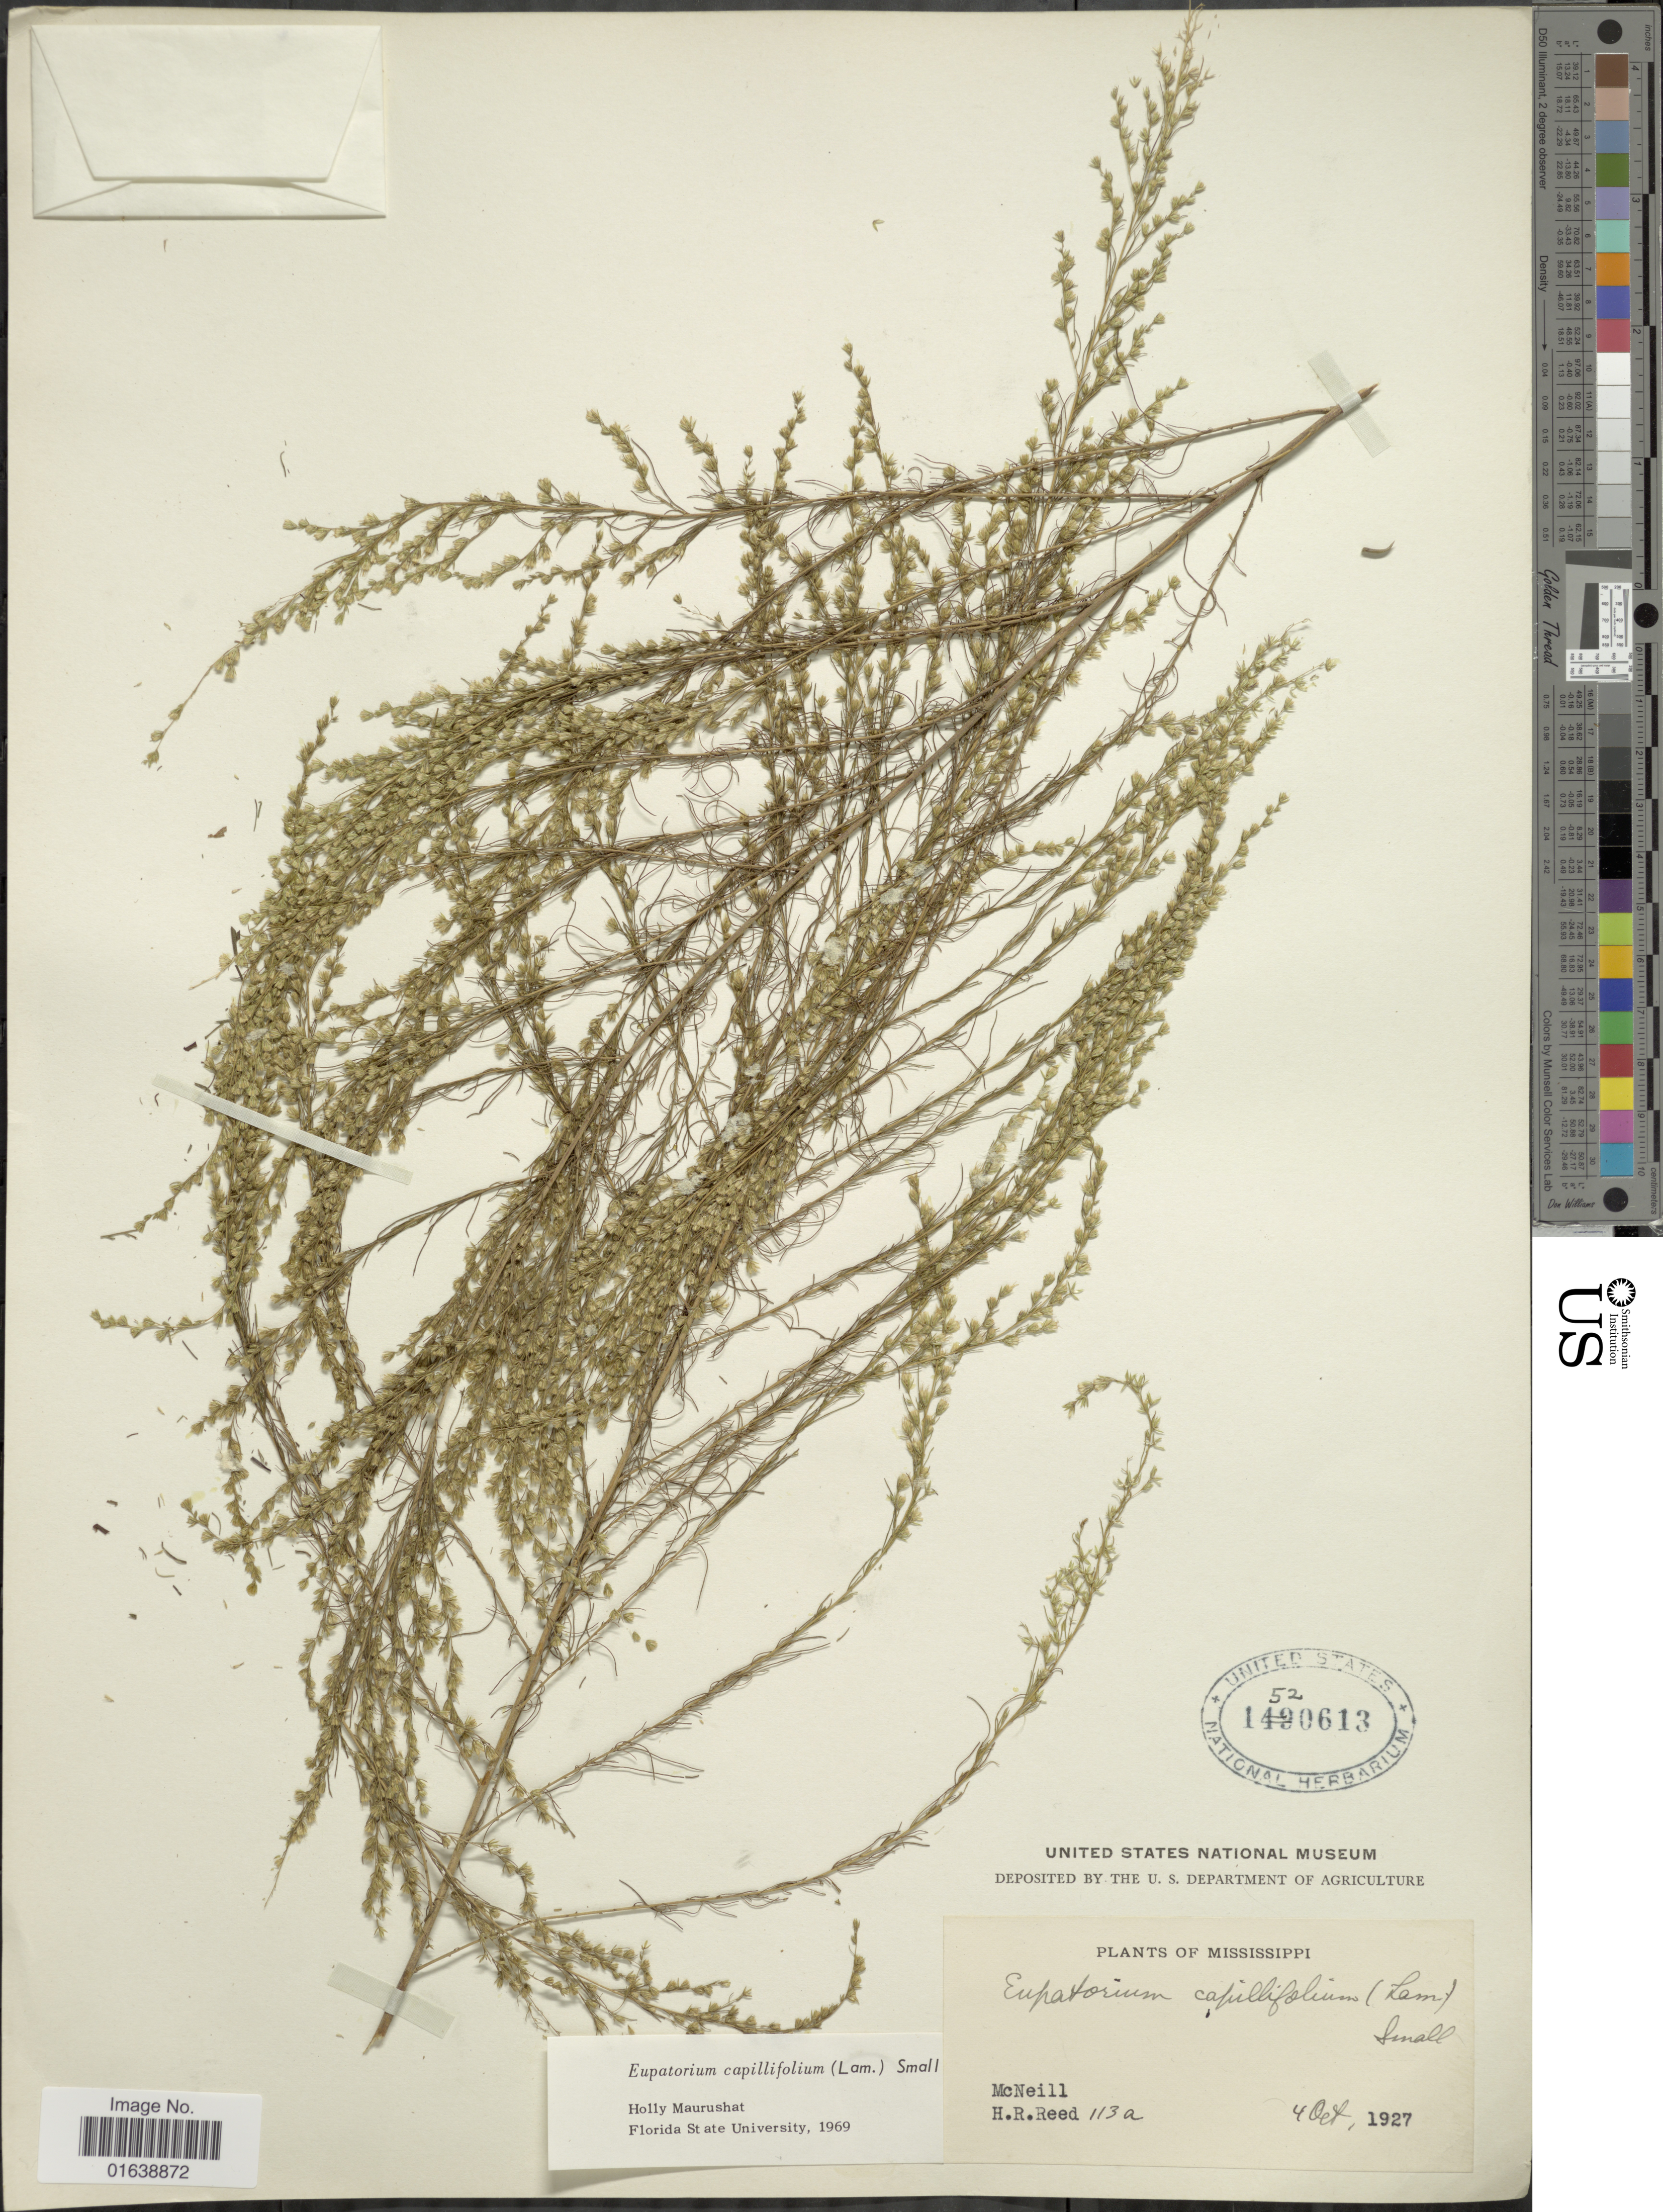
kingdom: Plantae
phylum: Tracheophyta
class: Magnoliopsida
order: Asterales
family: Asteraceae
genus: Eupatorium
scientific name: Eupatorium capillifolium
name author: (Lam.) Small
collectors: McNeill & H. Reed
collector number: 113a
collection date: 1927-10-04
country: United States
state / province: Mississippi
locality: Mississippi.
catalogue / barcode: US 1520613